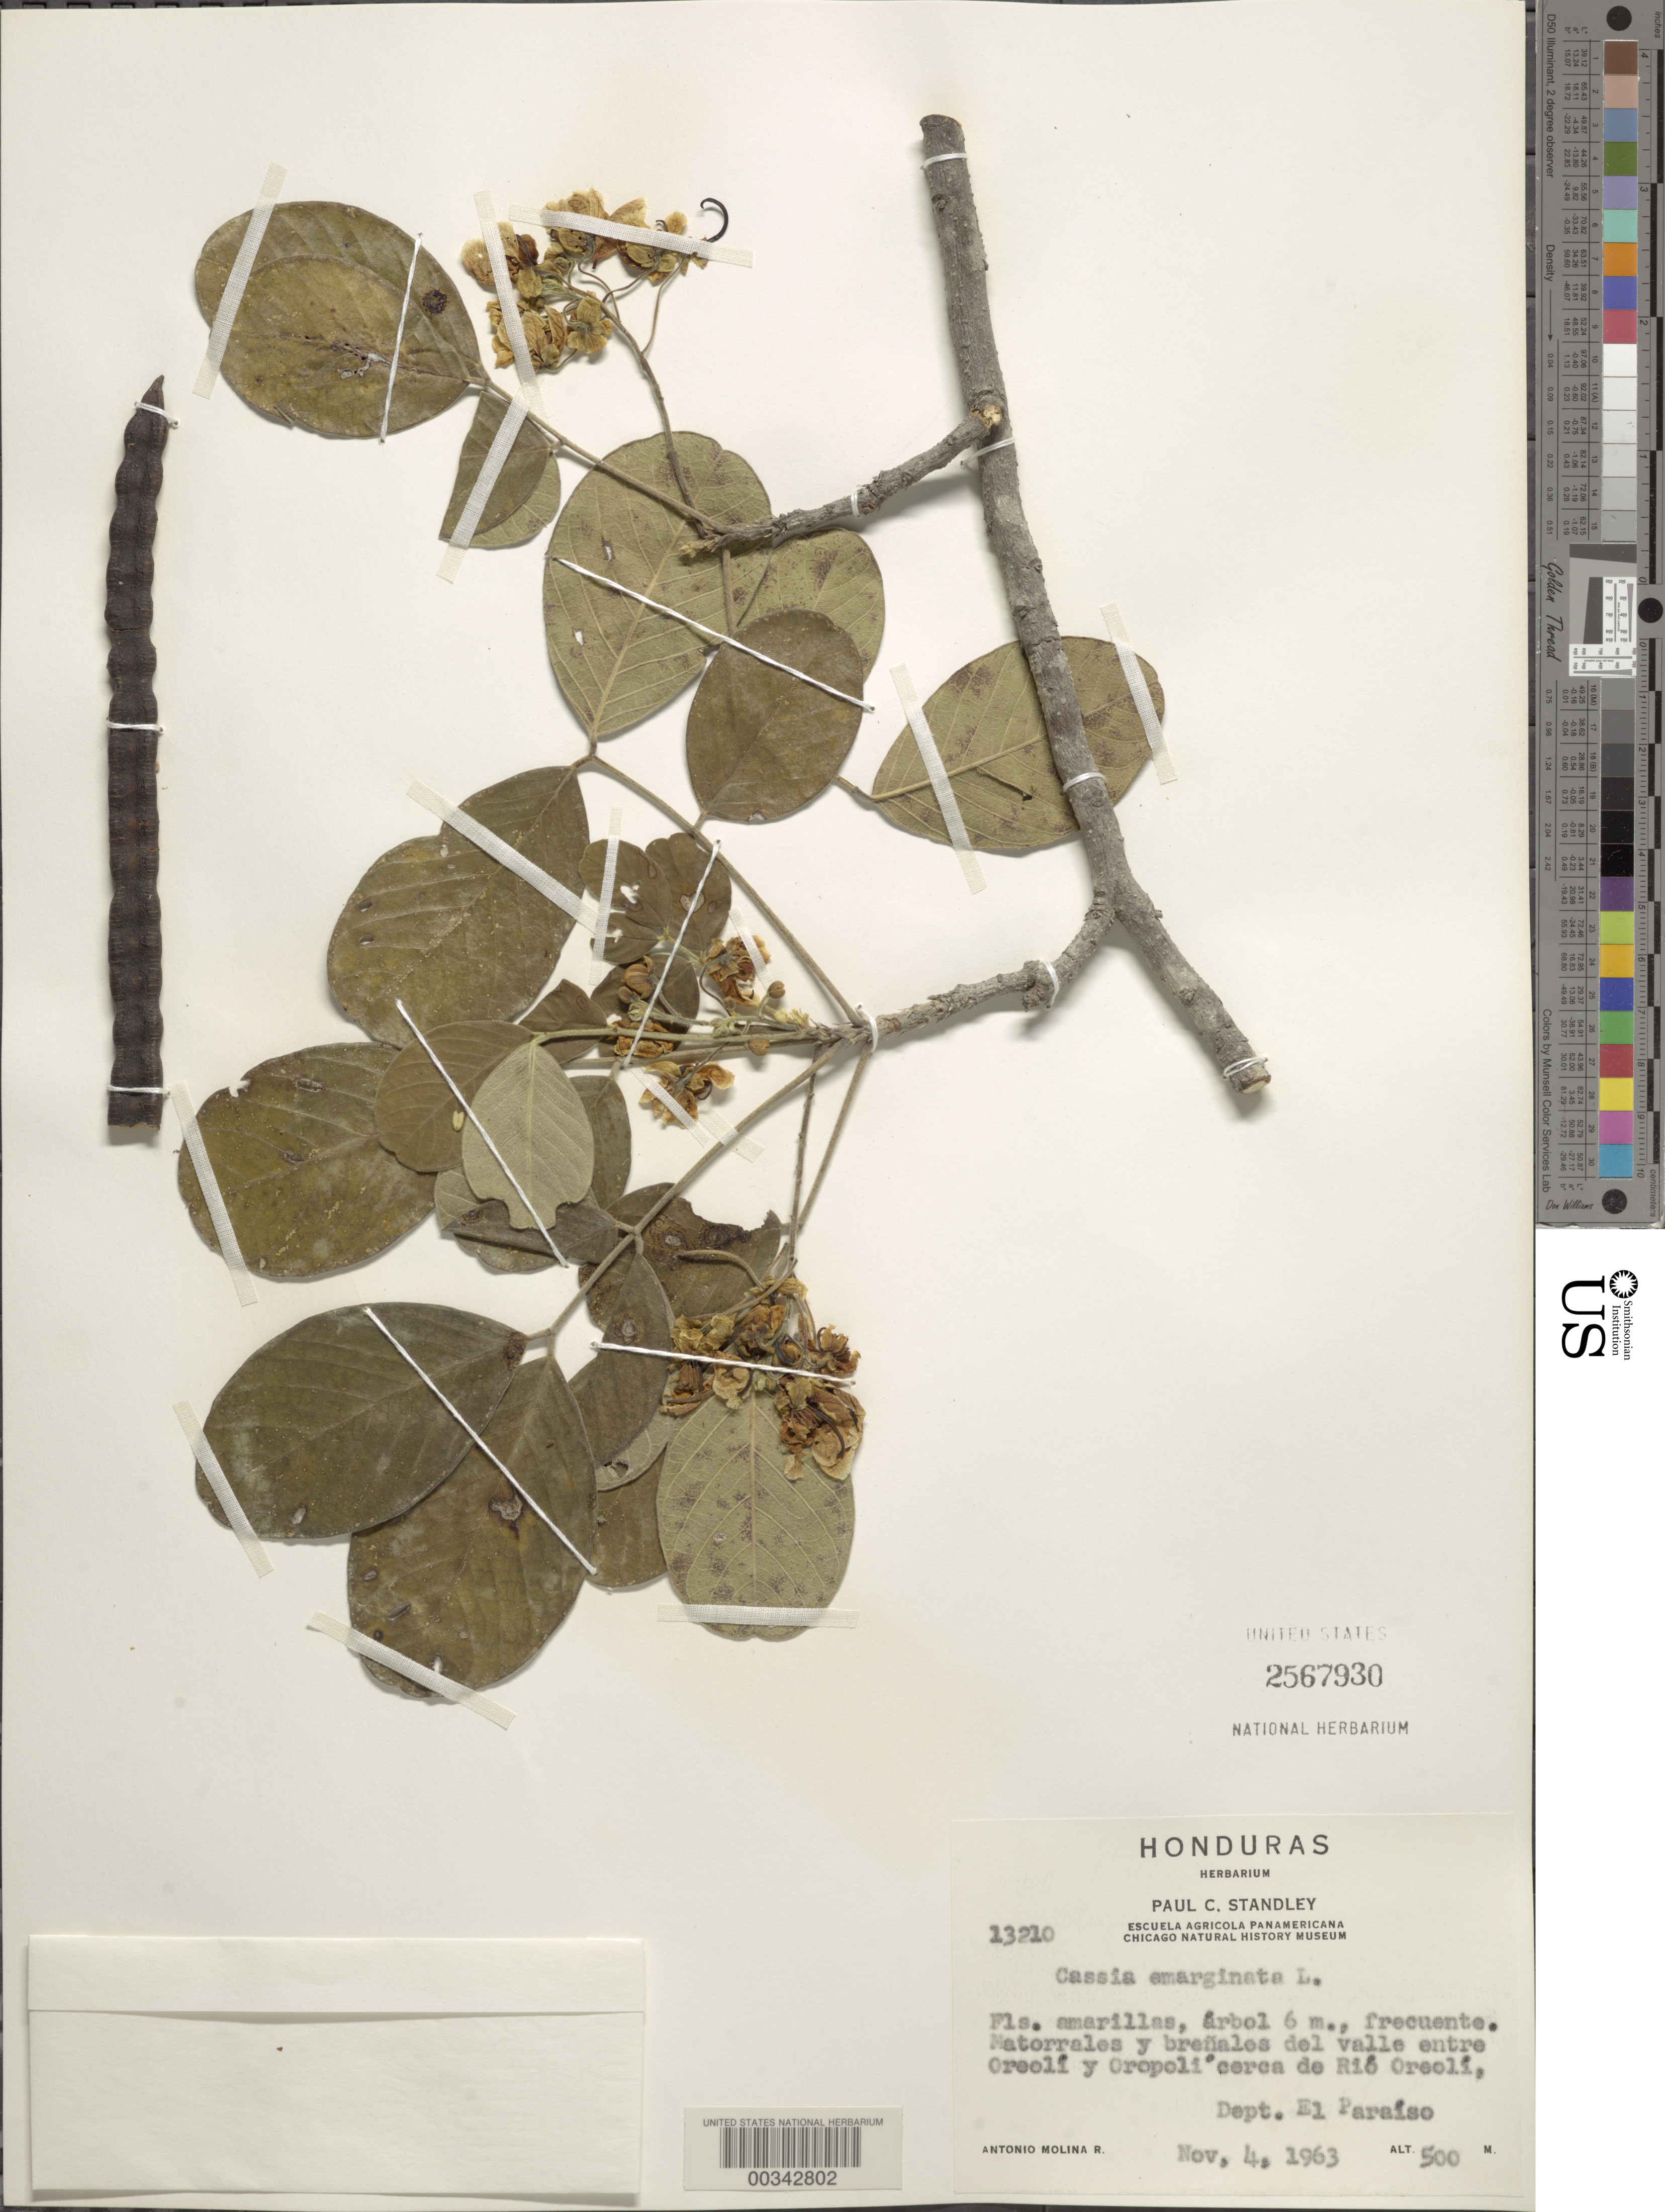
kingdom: Plantae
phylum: Tracheophyta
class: Magnoliopsida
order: Fabales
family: Fabaceae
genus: Senna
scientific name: Senna emarginata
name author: L.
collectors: A. Molina R.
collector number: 13210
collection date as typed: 04 Nov 1963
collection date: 1963-11-04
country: Honduras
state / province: El Paraíso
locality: Between Oreoli and Oropoli near río Oreoli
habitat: Thickets and rough ground in the valley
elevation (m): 500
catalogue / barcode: US 2567930